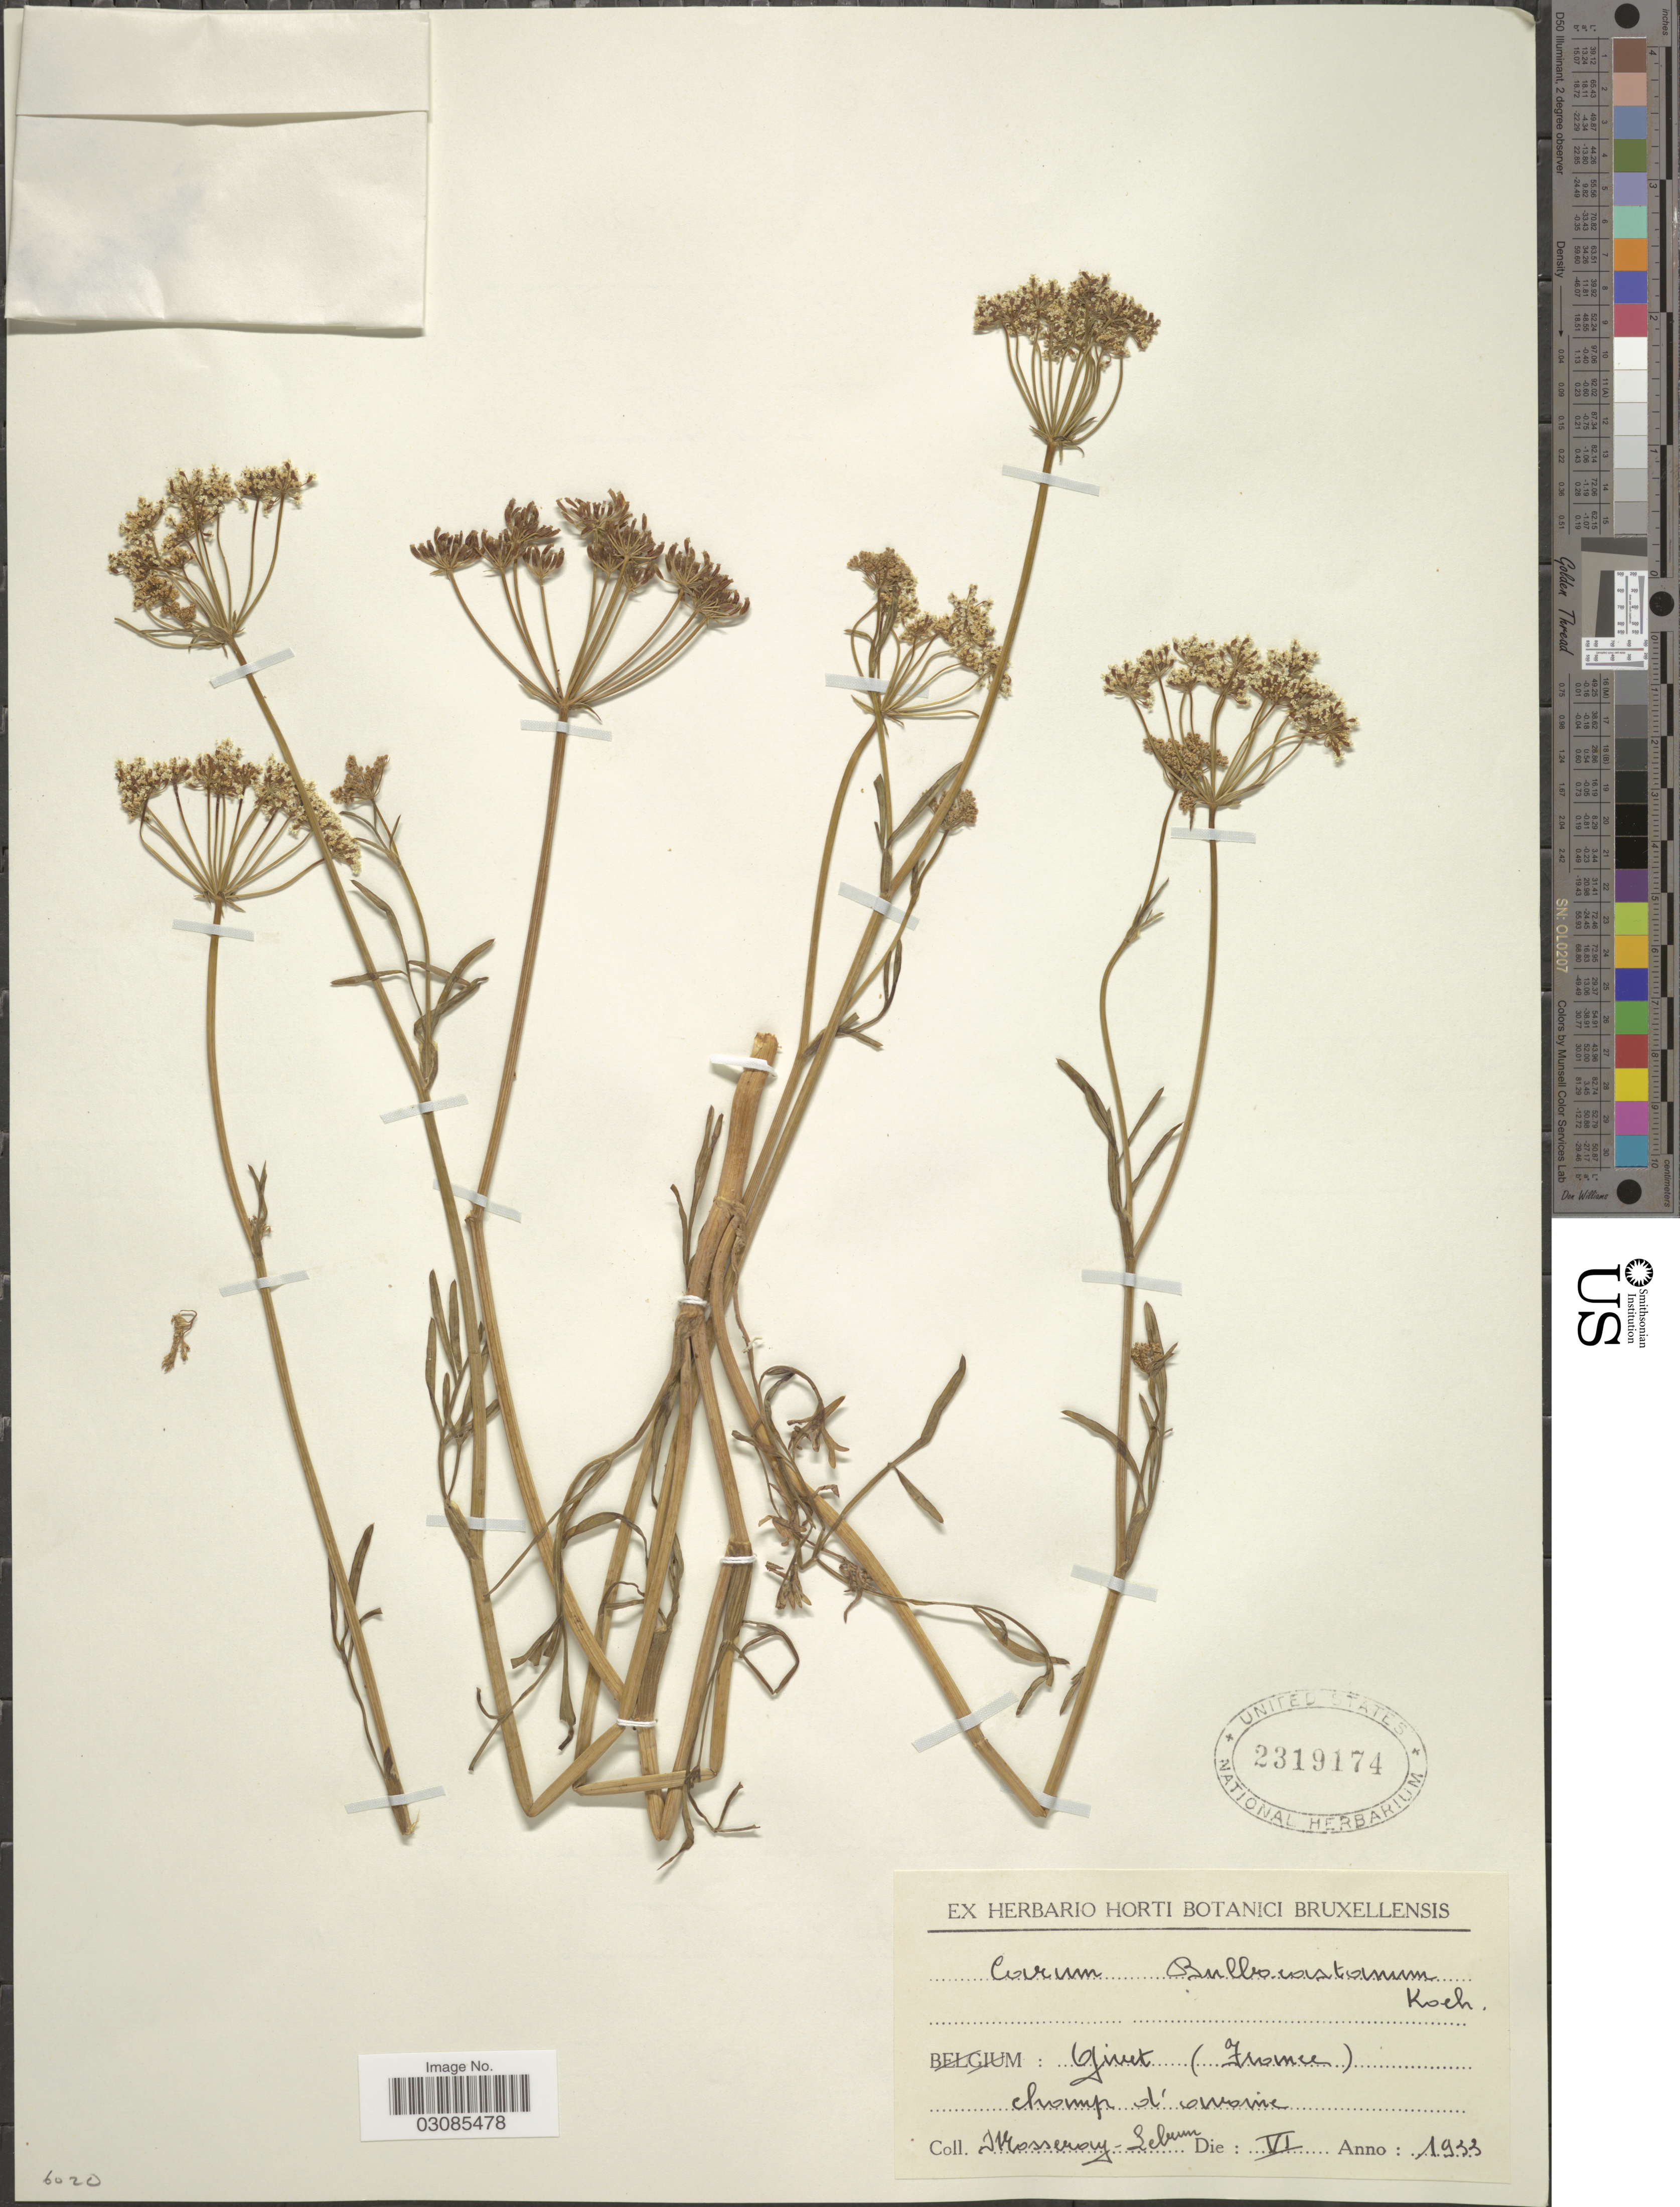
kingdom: Plantae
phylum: Tracheophyta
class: Magnoliopsida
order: Apiales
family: Apiaceae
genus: Bunium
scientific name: Bunium bulbocastanum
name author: L.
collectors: Mosseray & J.A. Lebrun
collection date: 1933-06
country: France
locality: Givet. Champ d'avoine.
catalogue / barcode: US 2319174